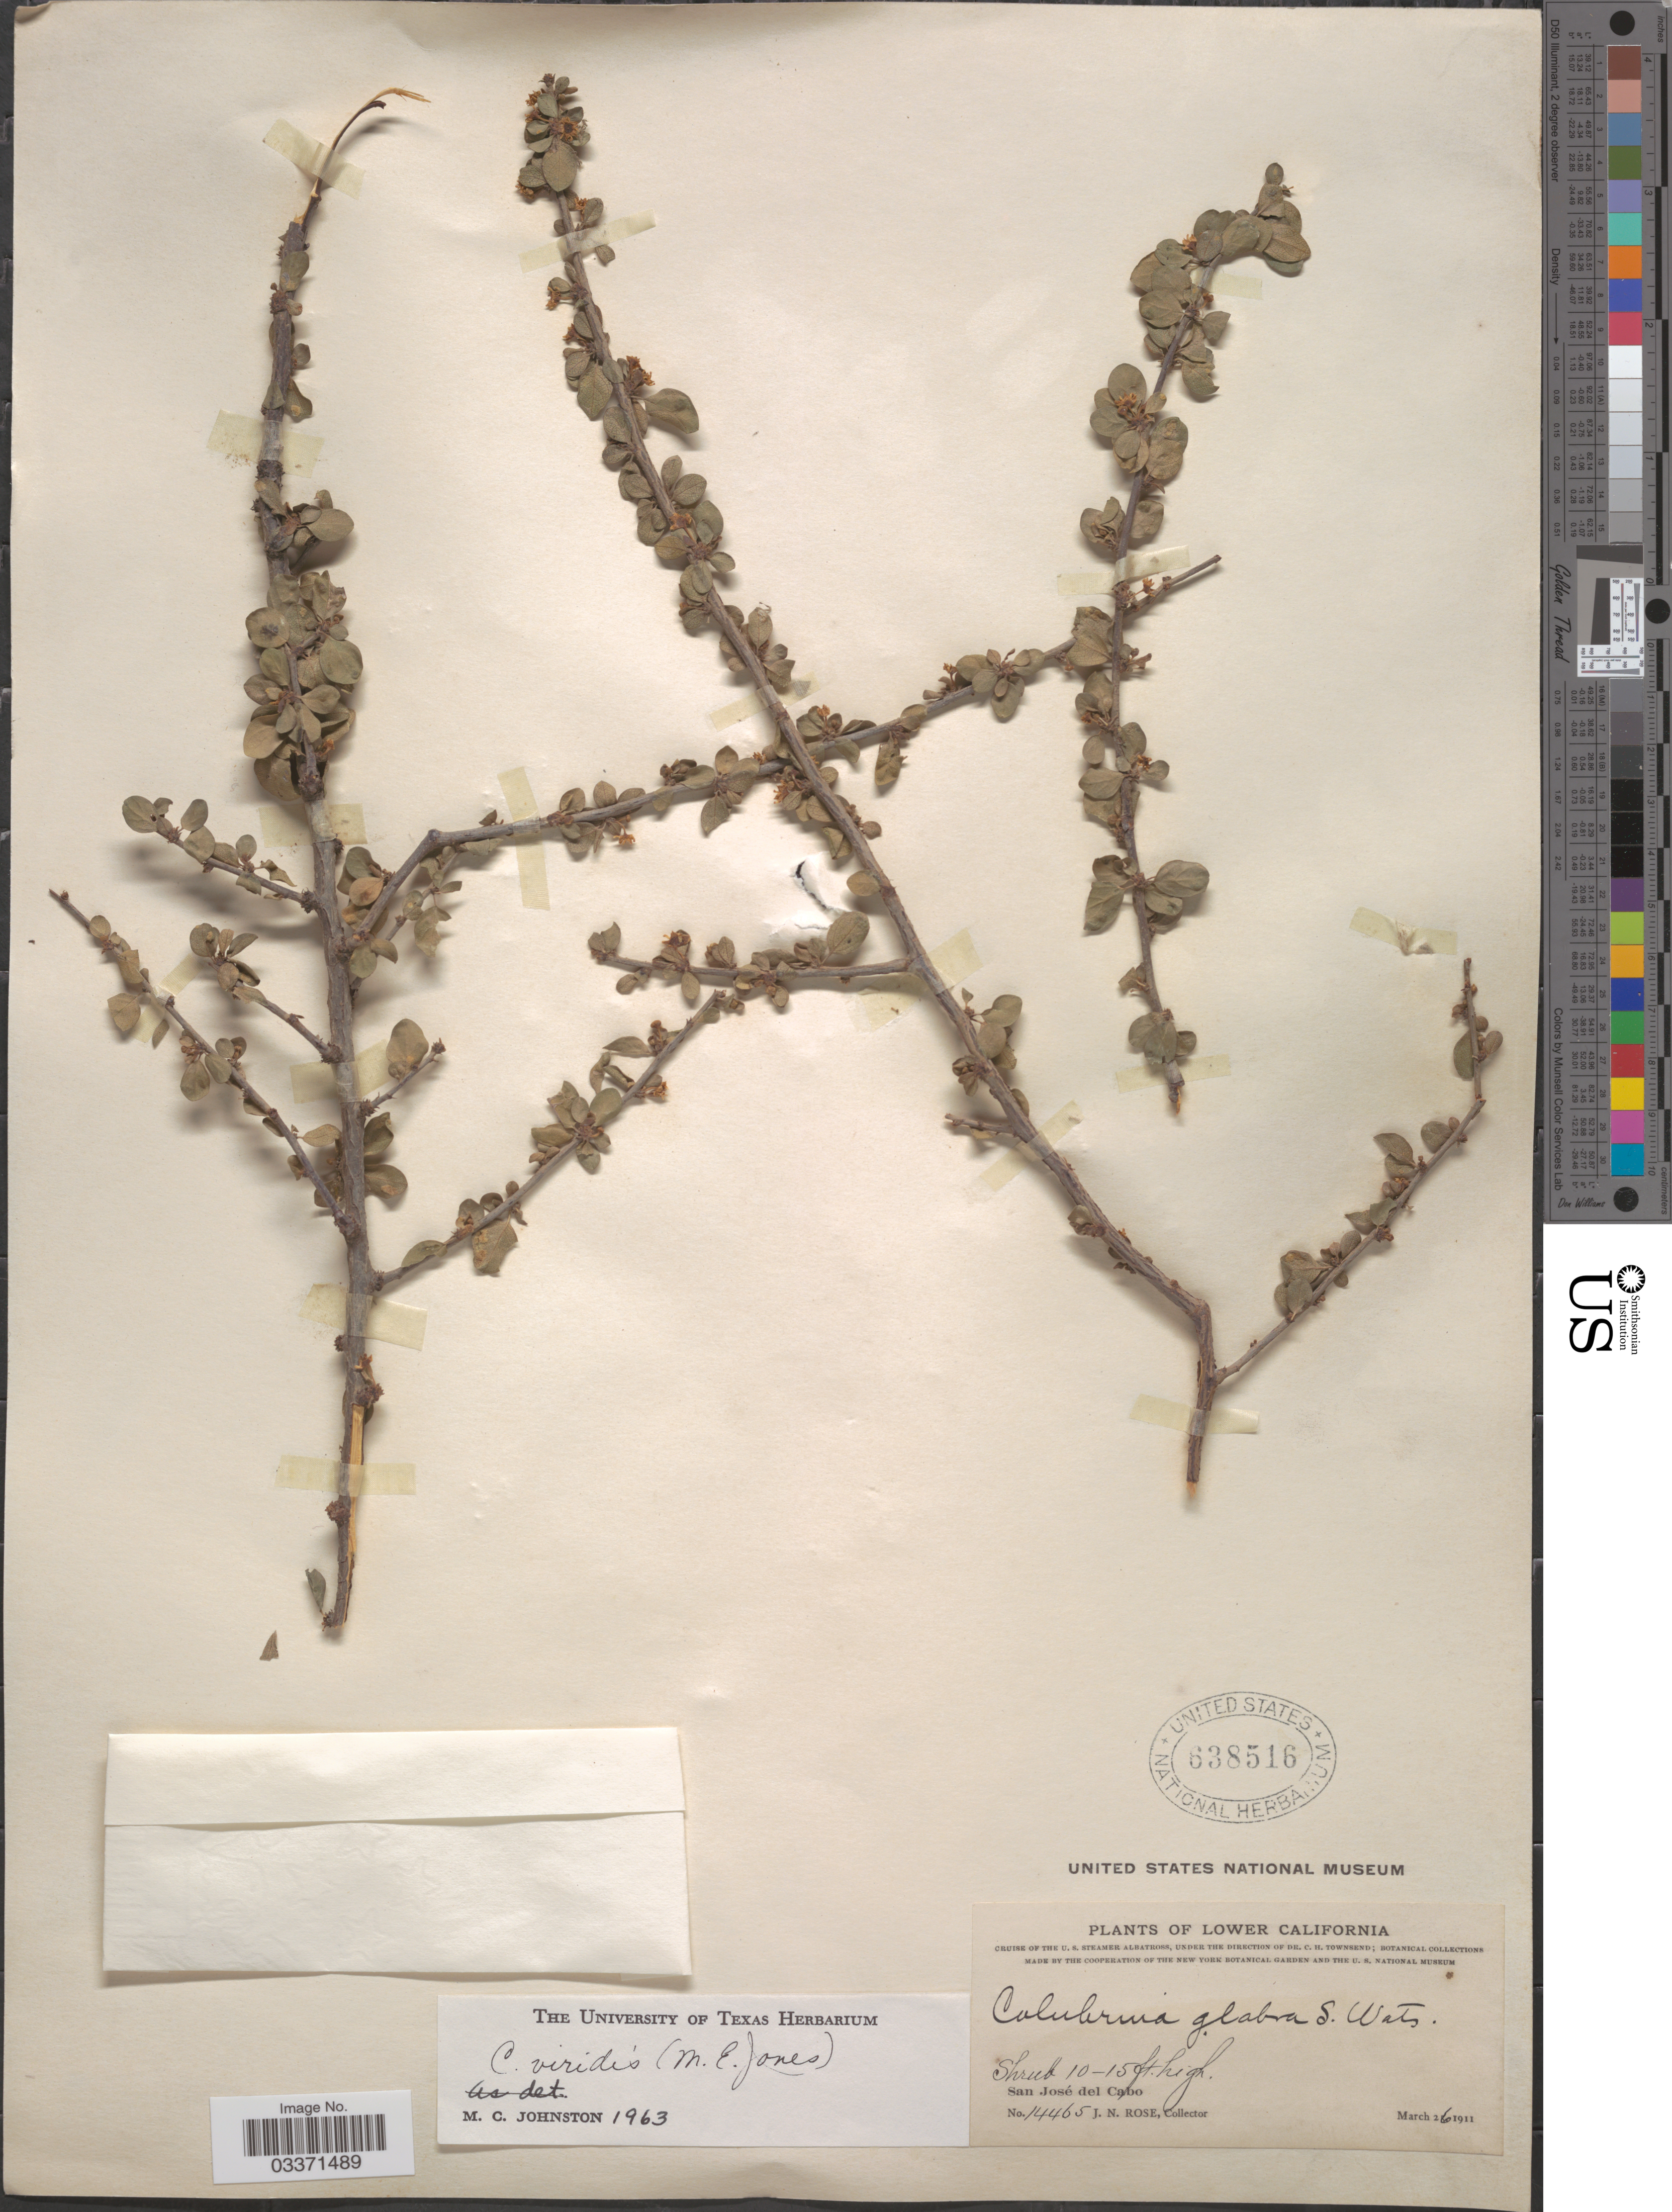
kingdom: Plantae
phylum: Tracheophyta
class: Magnoliopsida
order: Rosales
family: Rhamnaceae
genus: Colubrina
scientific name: Colubrina viridis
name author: (M.E. Jones) M.C. Johnst.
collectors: J. N. Rose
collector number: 14465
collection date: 1911-03-26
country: Mexico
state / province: Baja California Sur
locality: Lower California. San José del Cabo.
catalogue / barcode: US 638516